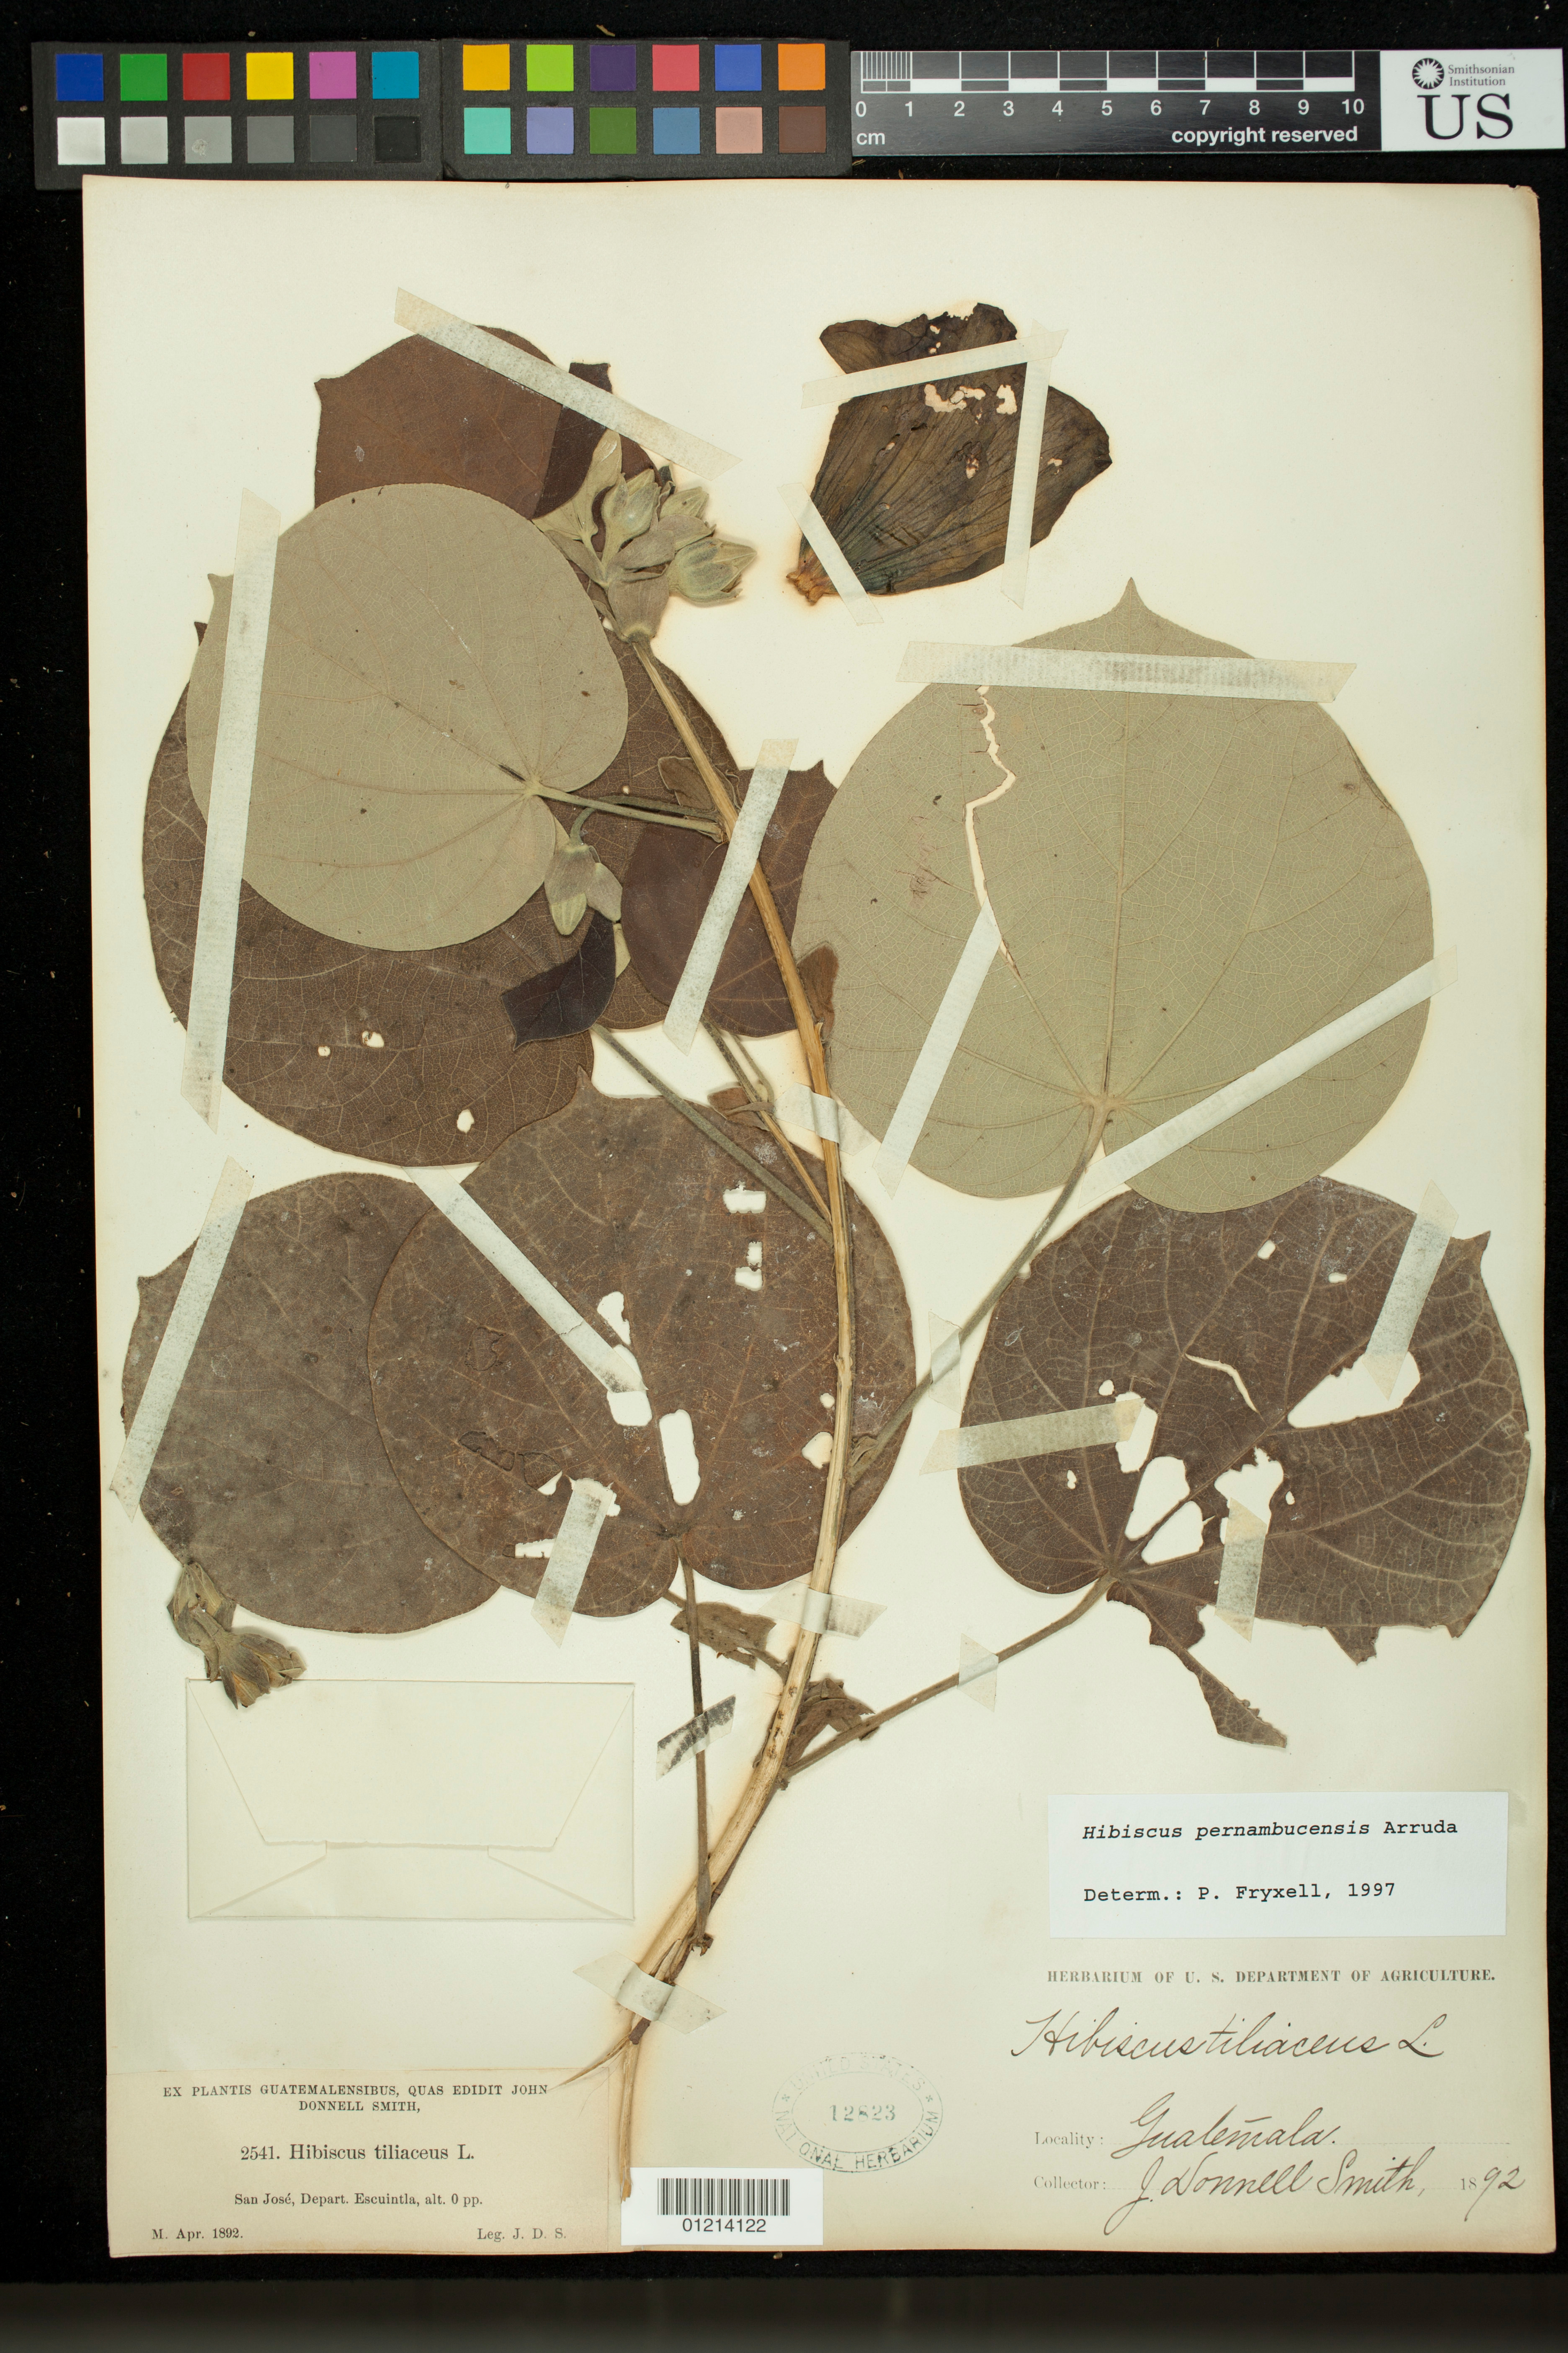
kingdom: Plantae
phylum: Tracheophyta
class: Magnoliopsida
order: Malvales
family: Malvaceae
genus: Talipariti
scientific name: Talipariti tiliaceum var. pernambucense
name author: (Arruda) Fryxell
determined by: Dorr, Laurence J., Curator (BOT), Smithsonian Institution - National Museum of Natural History (UNITED STATES)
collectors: J. Donnell Smith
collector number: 2541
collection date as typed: Apr 1892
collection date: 1892-04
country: Guatemala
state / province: Escuintla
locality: San José, Depart. Escuintla.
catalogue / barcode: US 12823